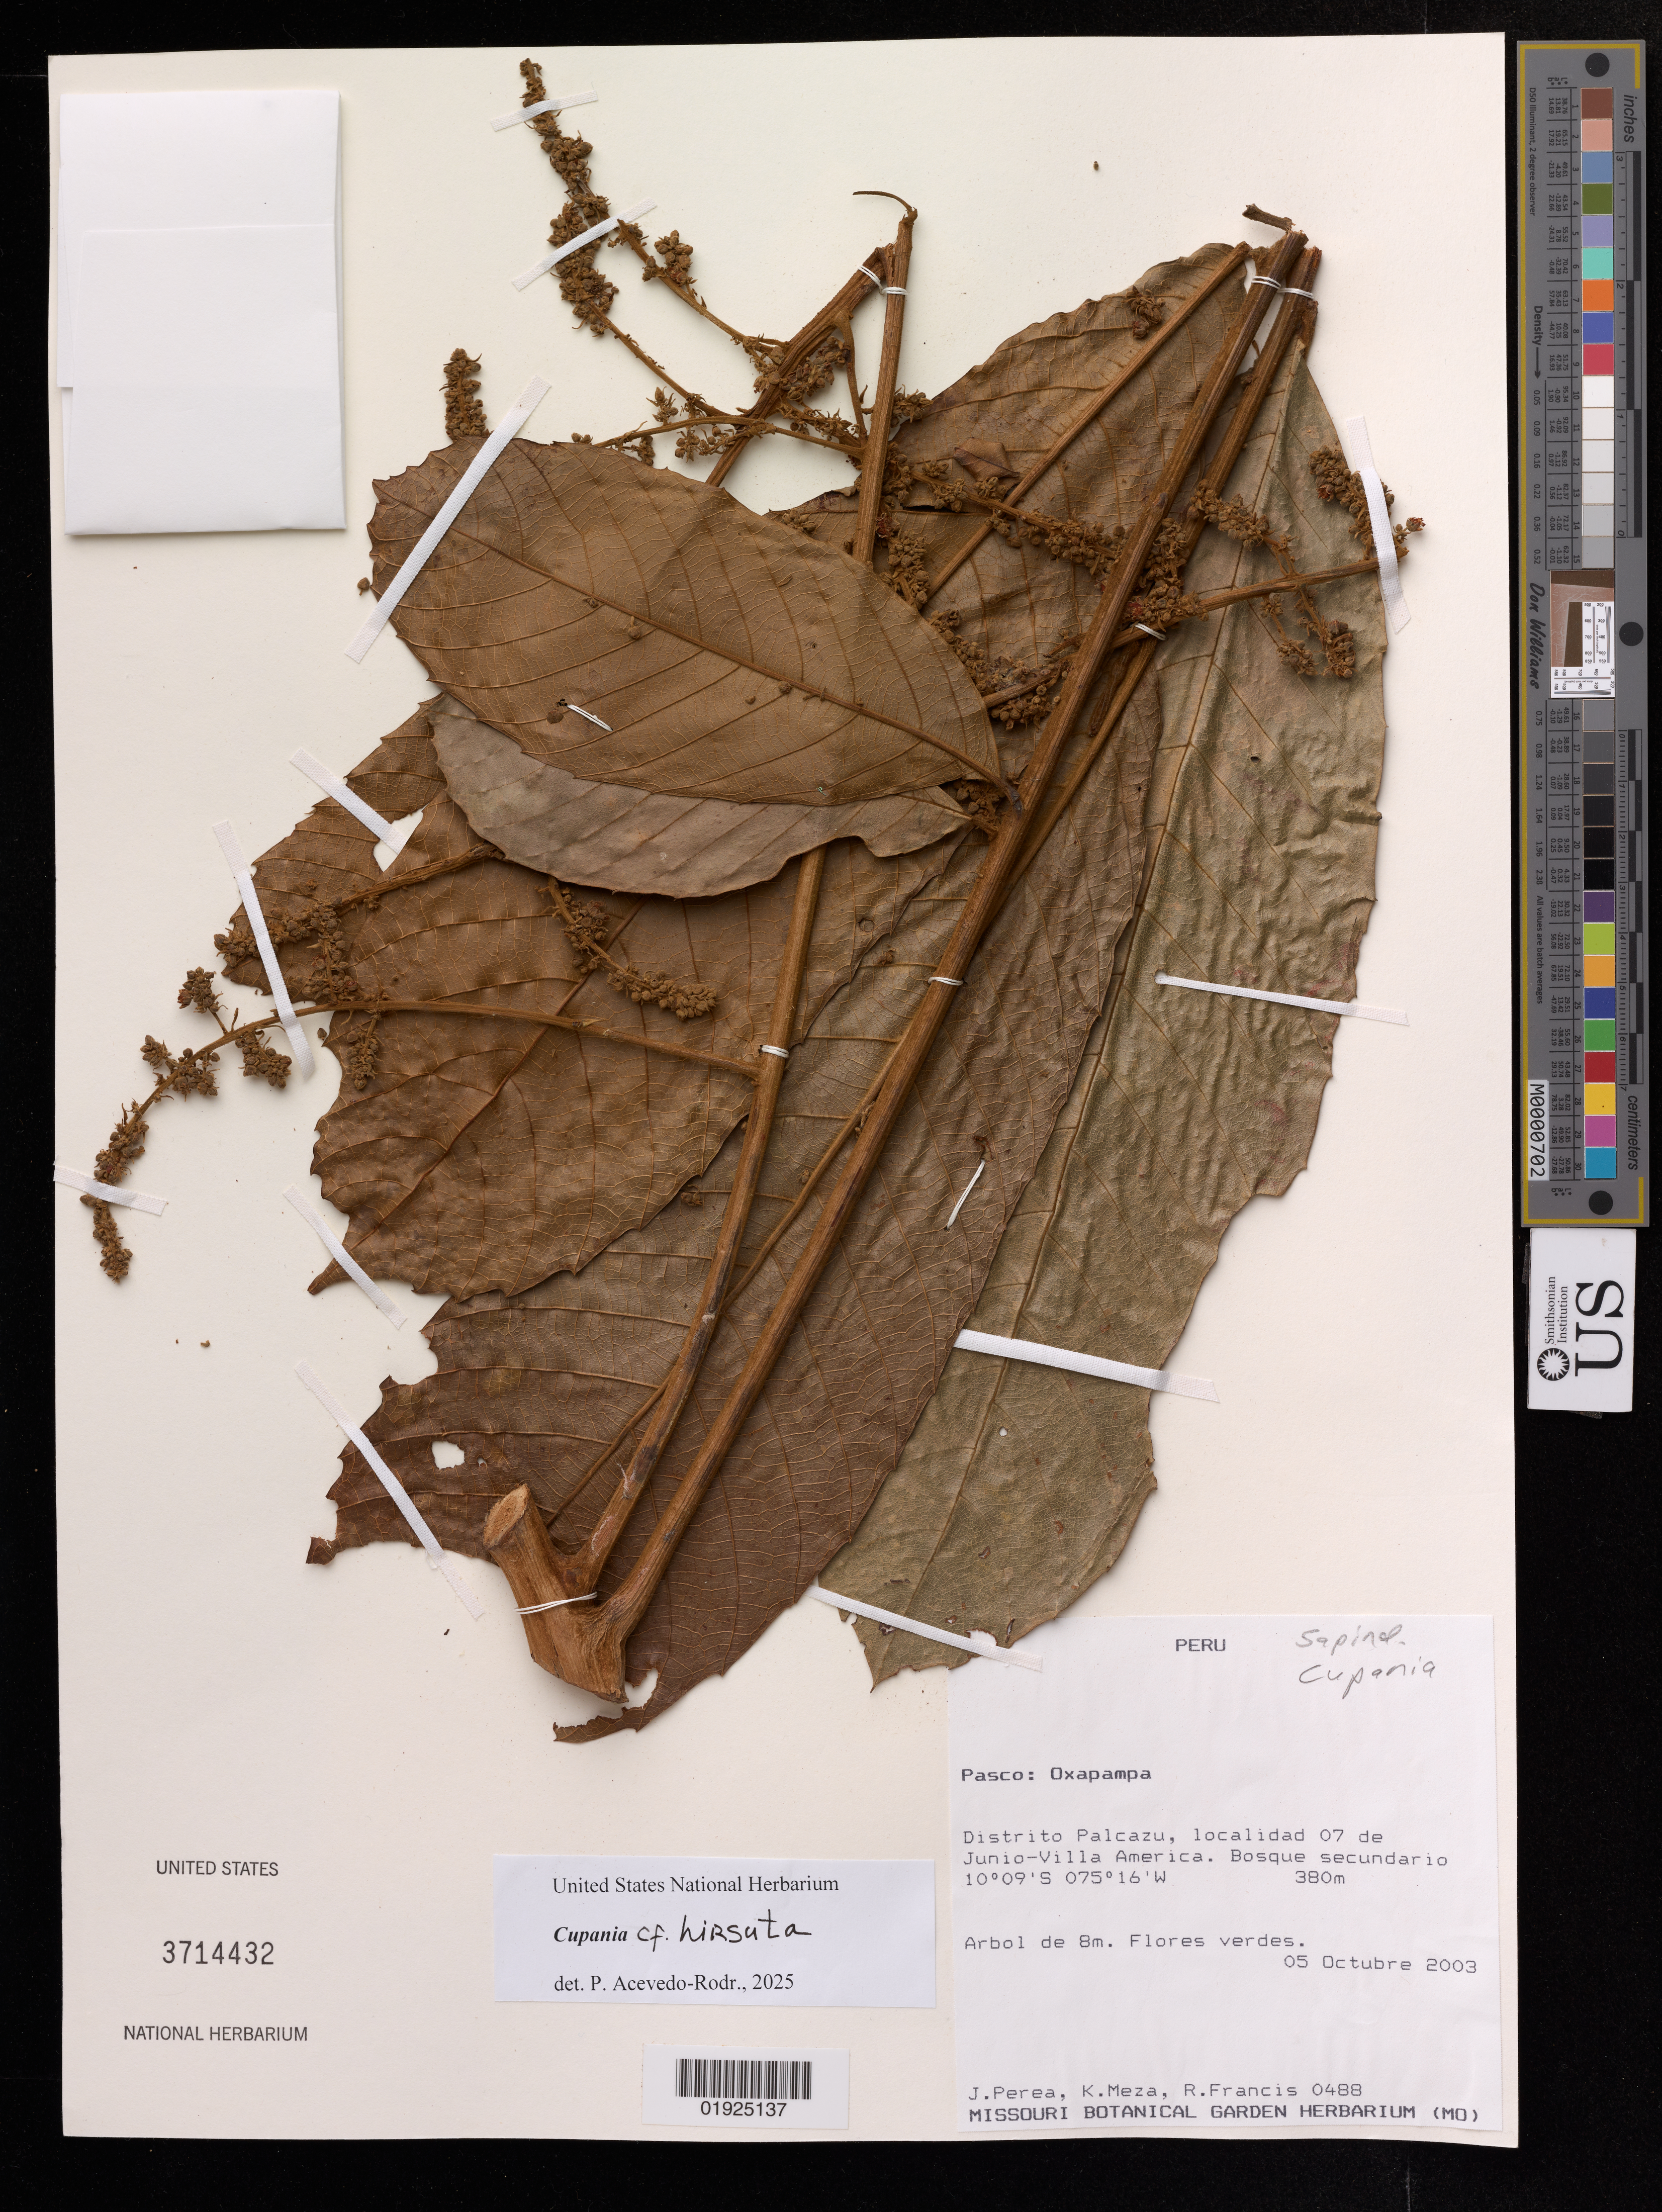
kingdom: Plantae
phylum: Tracheophyta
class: Magnoliopsida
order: Sapindales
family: Sapindaceae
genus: Cupania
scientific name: Cupania hirsuta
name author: Radlk.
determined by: Acevedo-Rodriguez, P., (US), Smithsonian Institution - National Museum of Natural History (UNITED STATES)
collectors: J. Perea, K. Meza & R. Francis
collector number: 488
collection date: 2003-10-05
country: Peru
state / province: Pasco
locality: Oxapampa. Distrito Palcazu, localidad 07 de Junio-Villa America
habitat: Bosque secundario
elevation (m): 380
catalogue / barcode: US 3714432